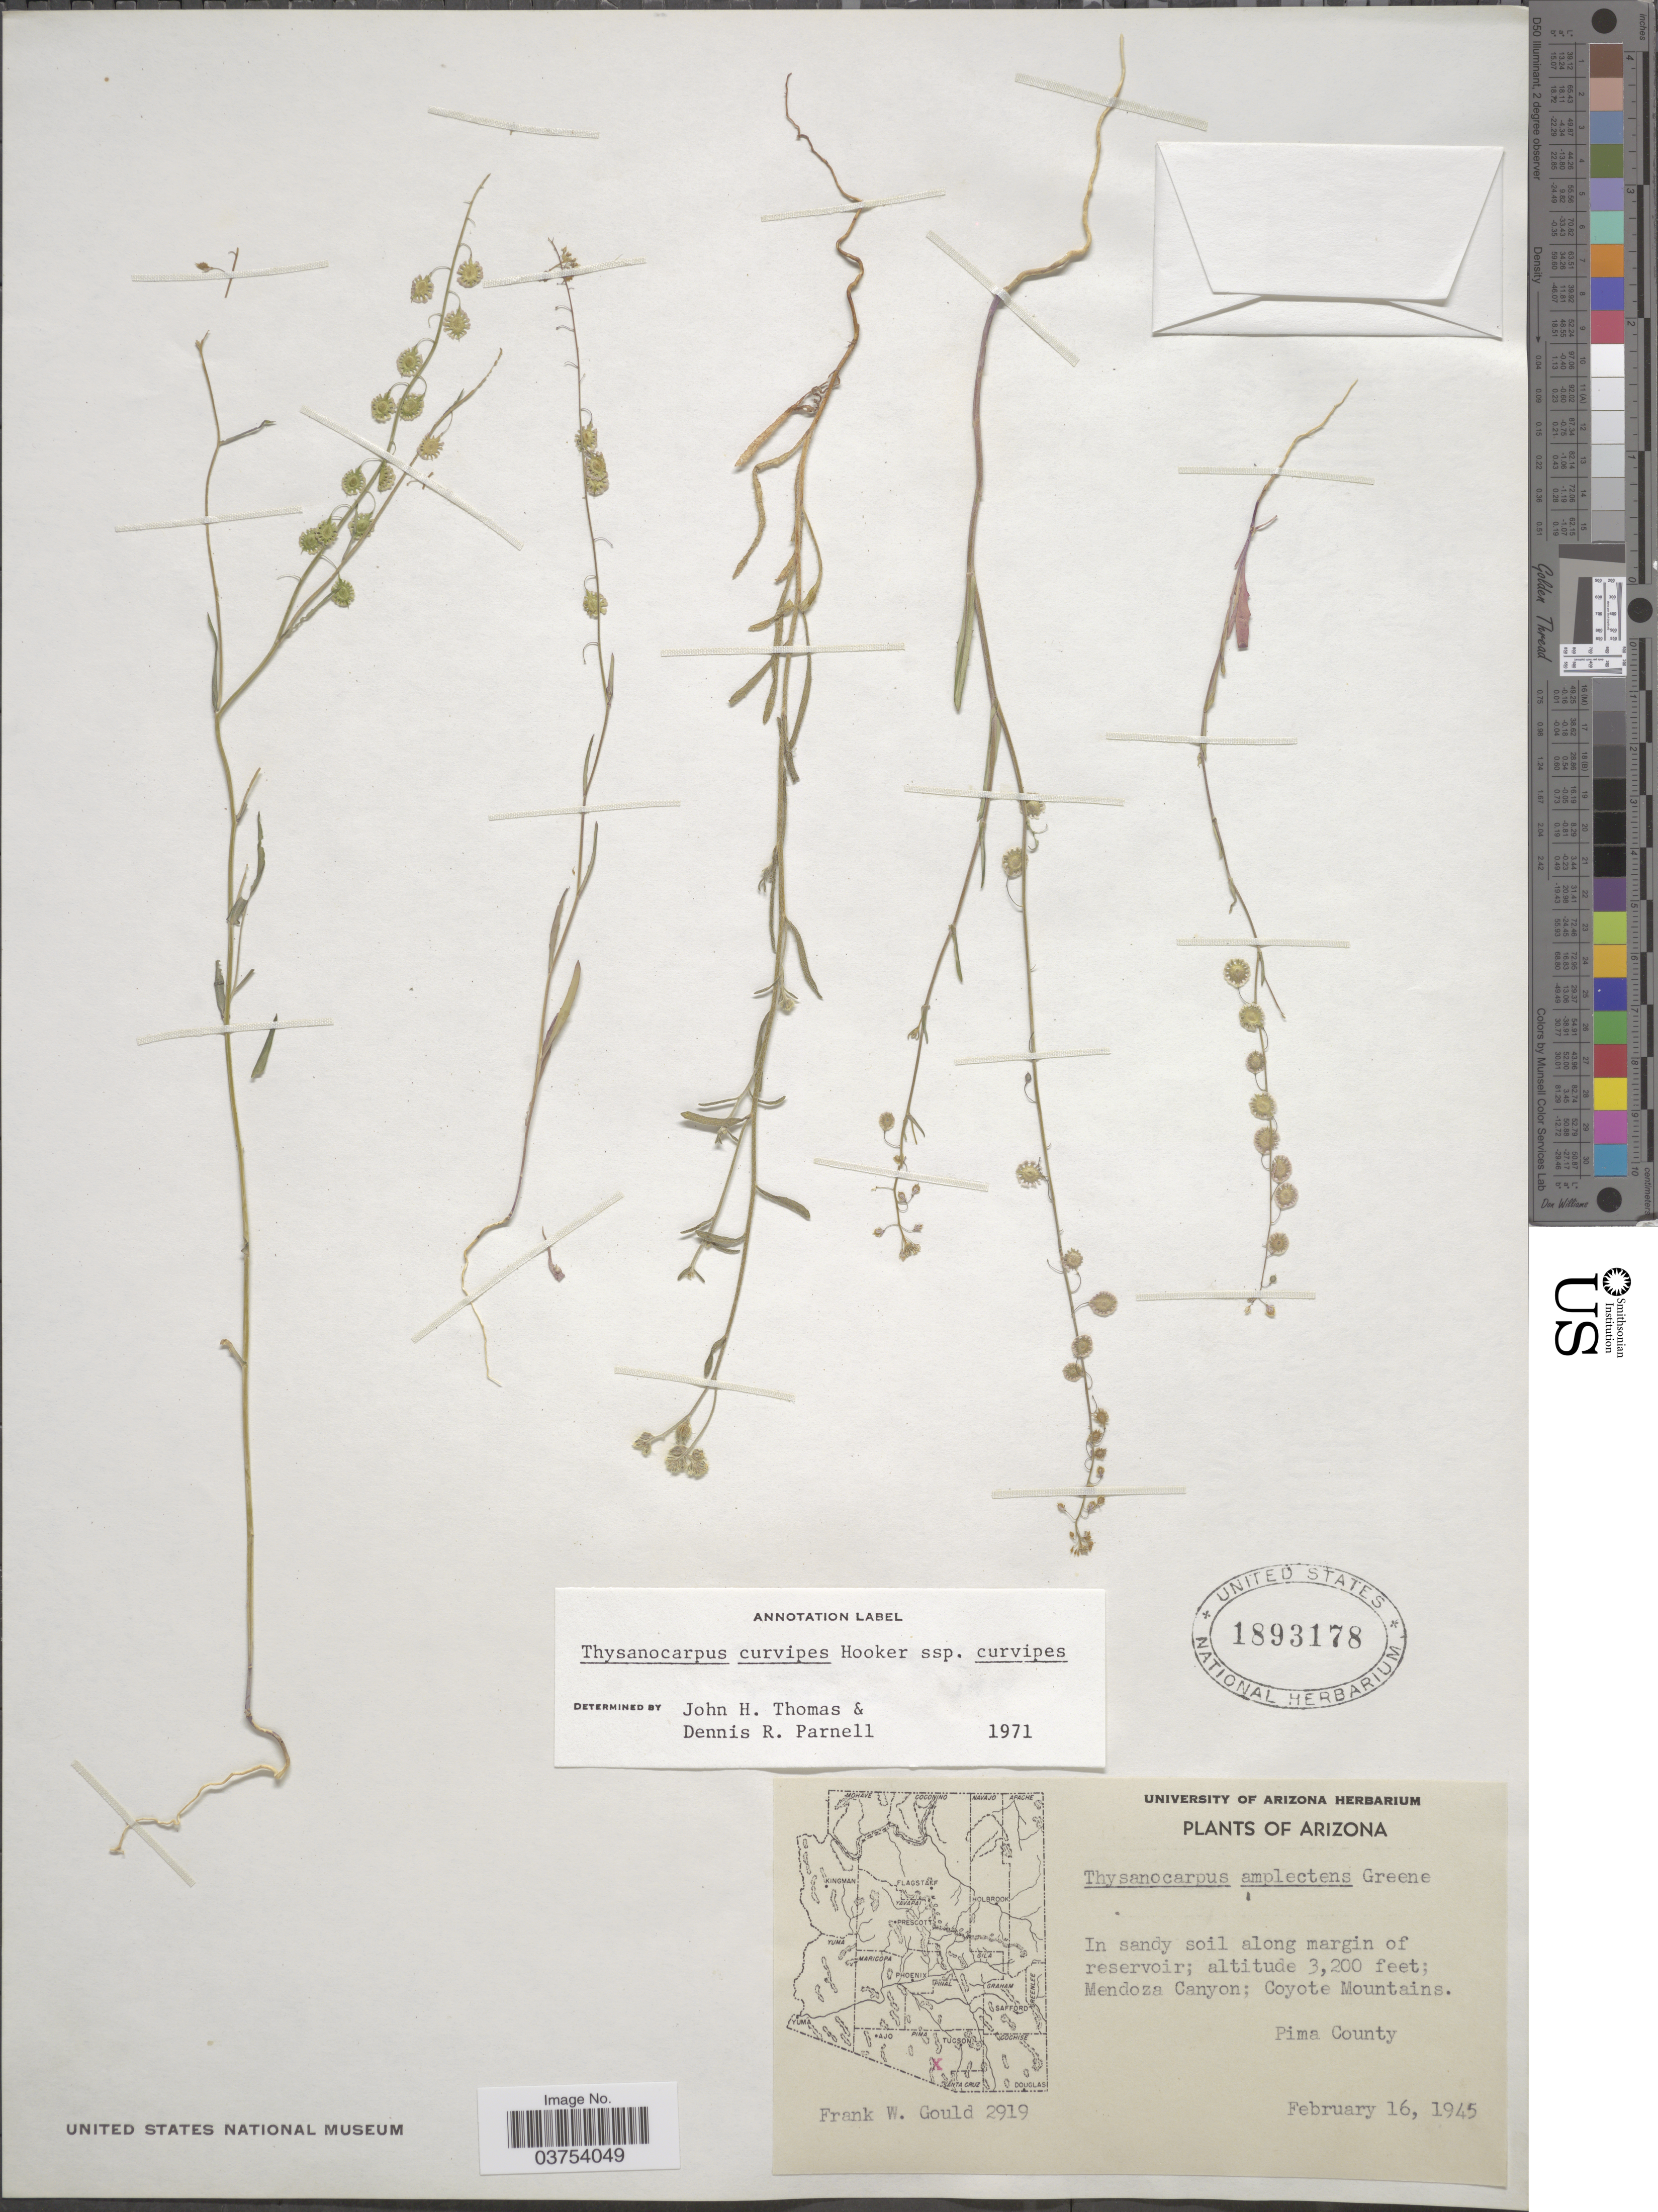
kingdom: Plantae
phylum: Tracheophyta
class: Magnoliopsida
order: Brassicales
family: Brassicaceae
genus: Thysanocarpus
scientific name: Thysanocarpus amplectens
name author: Greene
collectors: F. W. Gould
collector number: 2919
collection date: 1945-02-16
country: United States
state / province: Arizona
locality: Along margin of reservoir. Mendoza Canyon; Coyote Mountains. Pima County.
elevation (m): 975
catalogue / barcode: US 1893178